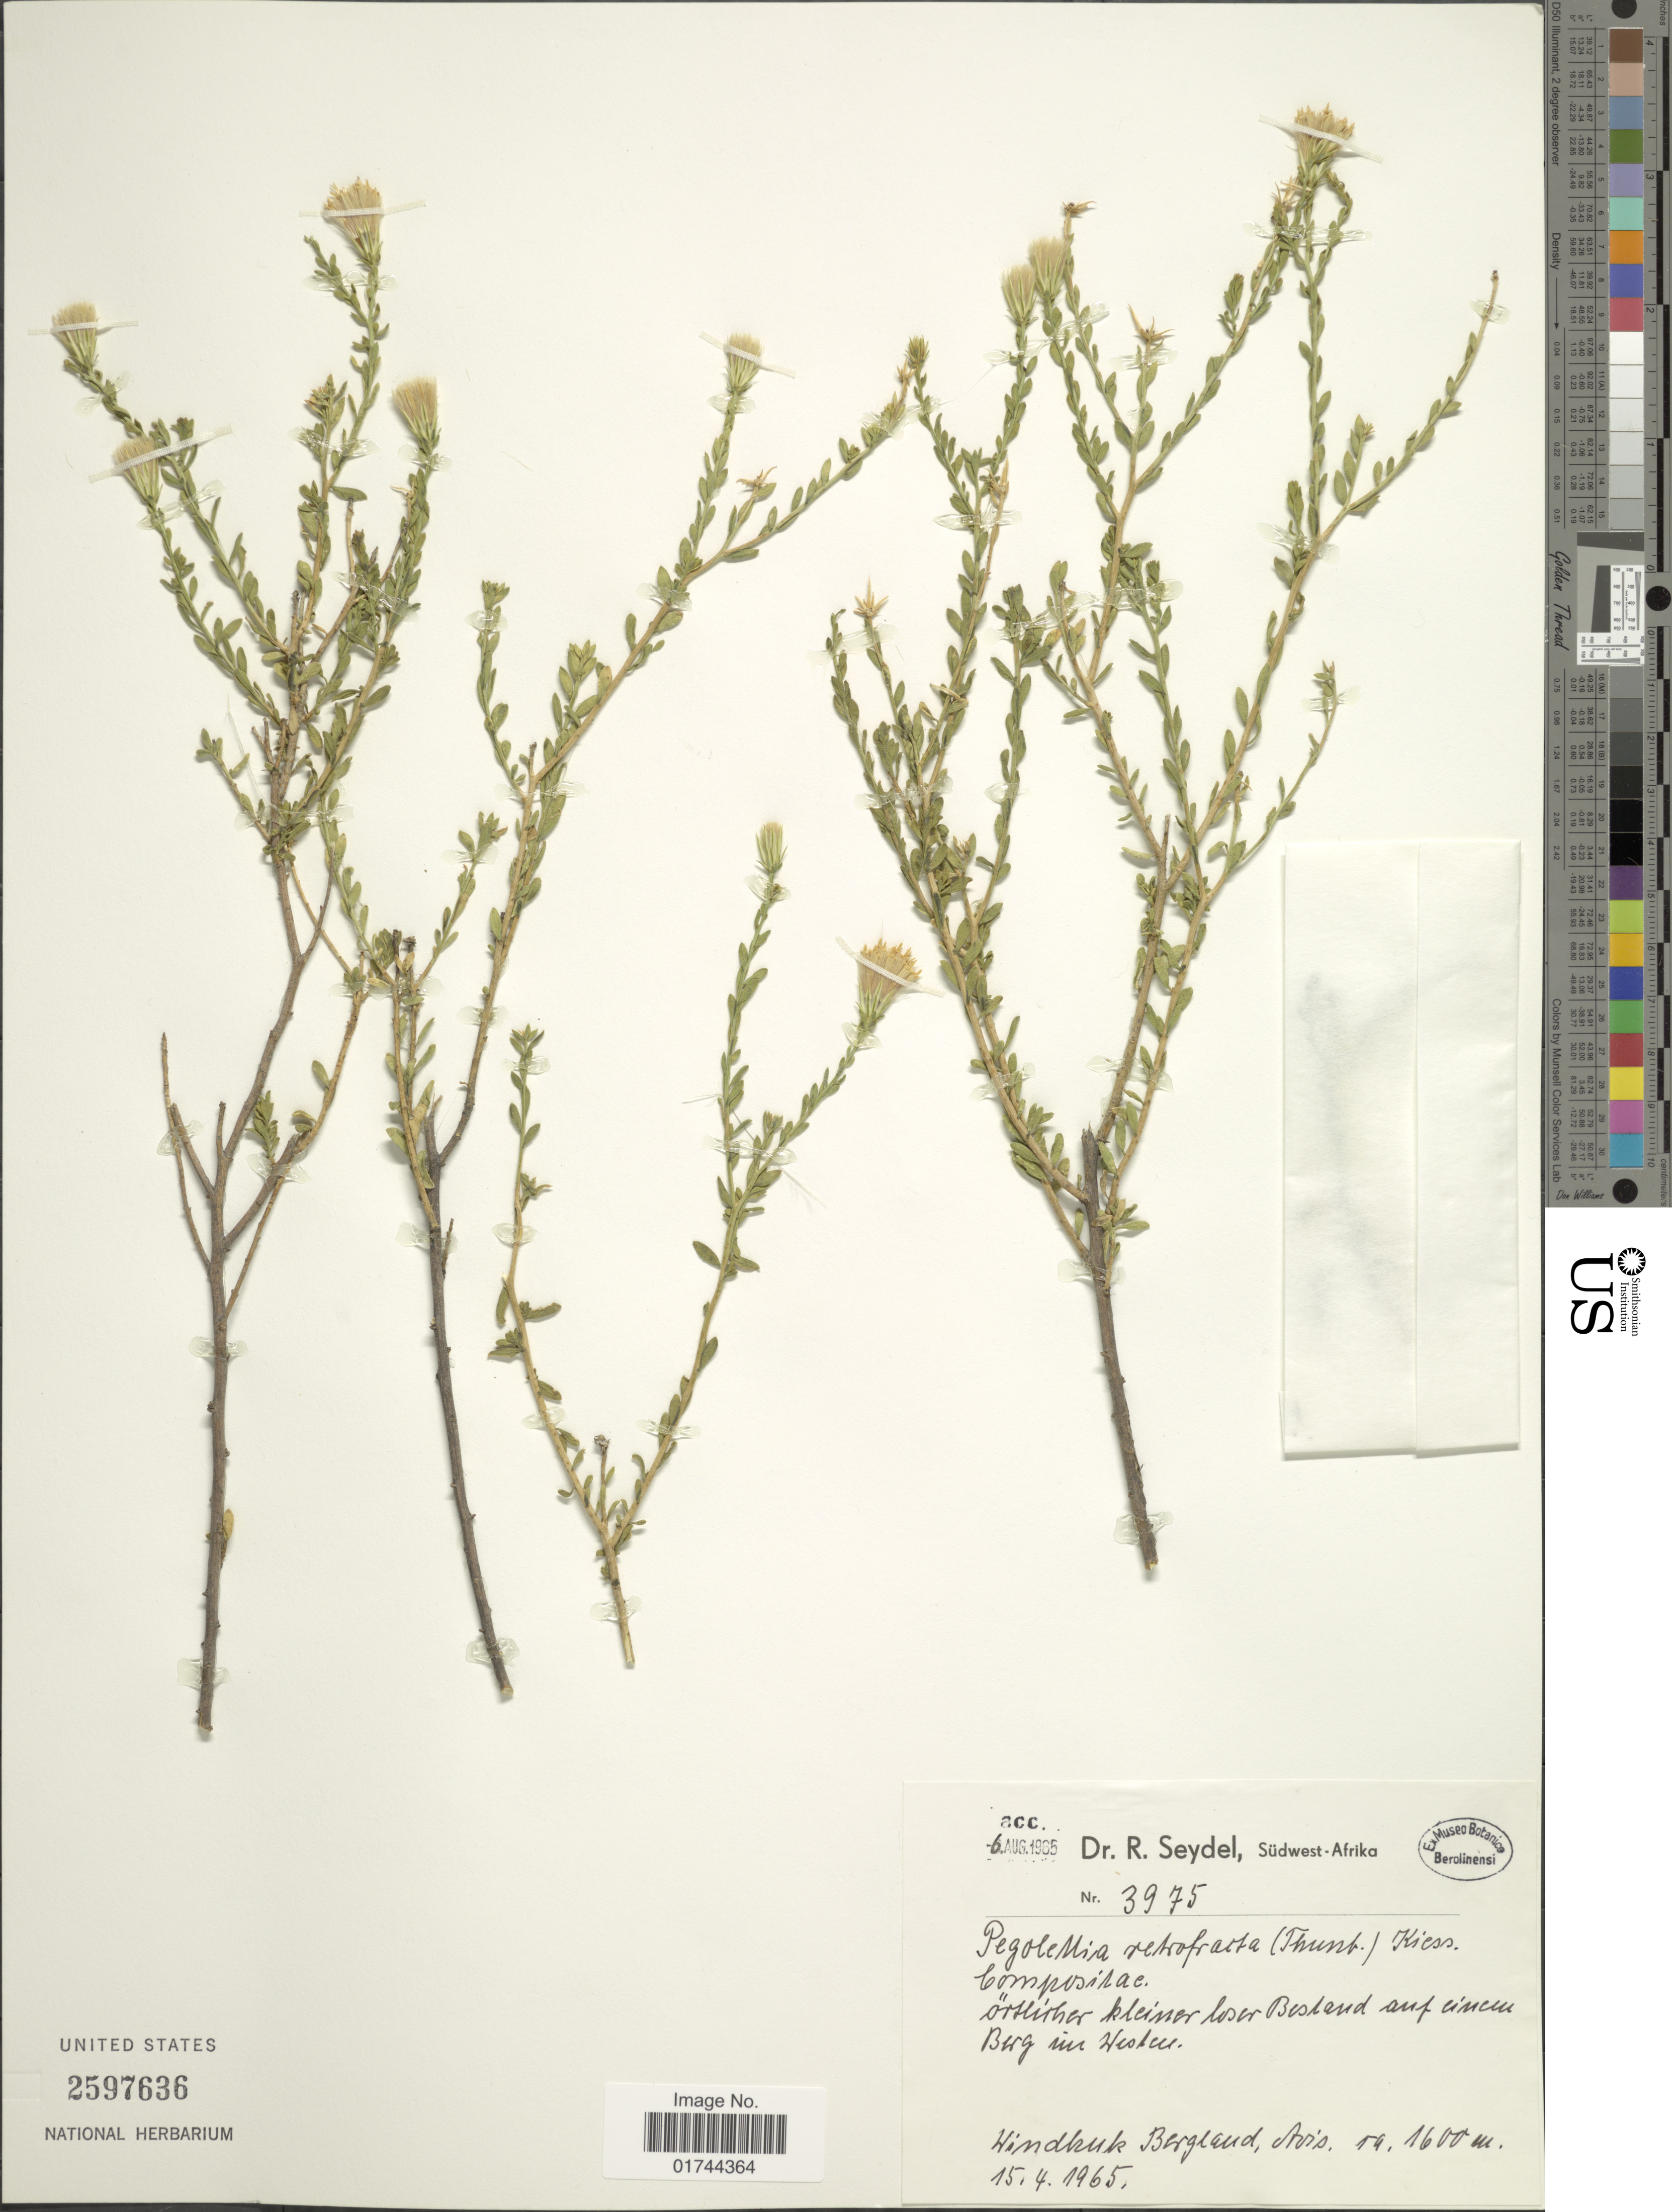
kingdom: Plantae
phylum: Tracheophyta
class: Magnoliopsida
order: Asterales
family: Asteraceae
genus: Pegolettia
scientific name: Pegolettia retrofracta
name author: (Thunb.) Kies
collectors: R. Seydel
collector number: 3975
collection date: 1965-04-15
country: Namibia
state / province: Khomas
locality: Sudwest-Afrika [Southwest Africa], Windhuk [Windhoek], Bergland, Avis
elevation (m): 1600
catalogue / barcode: US 2597636